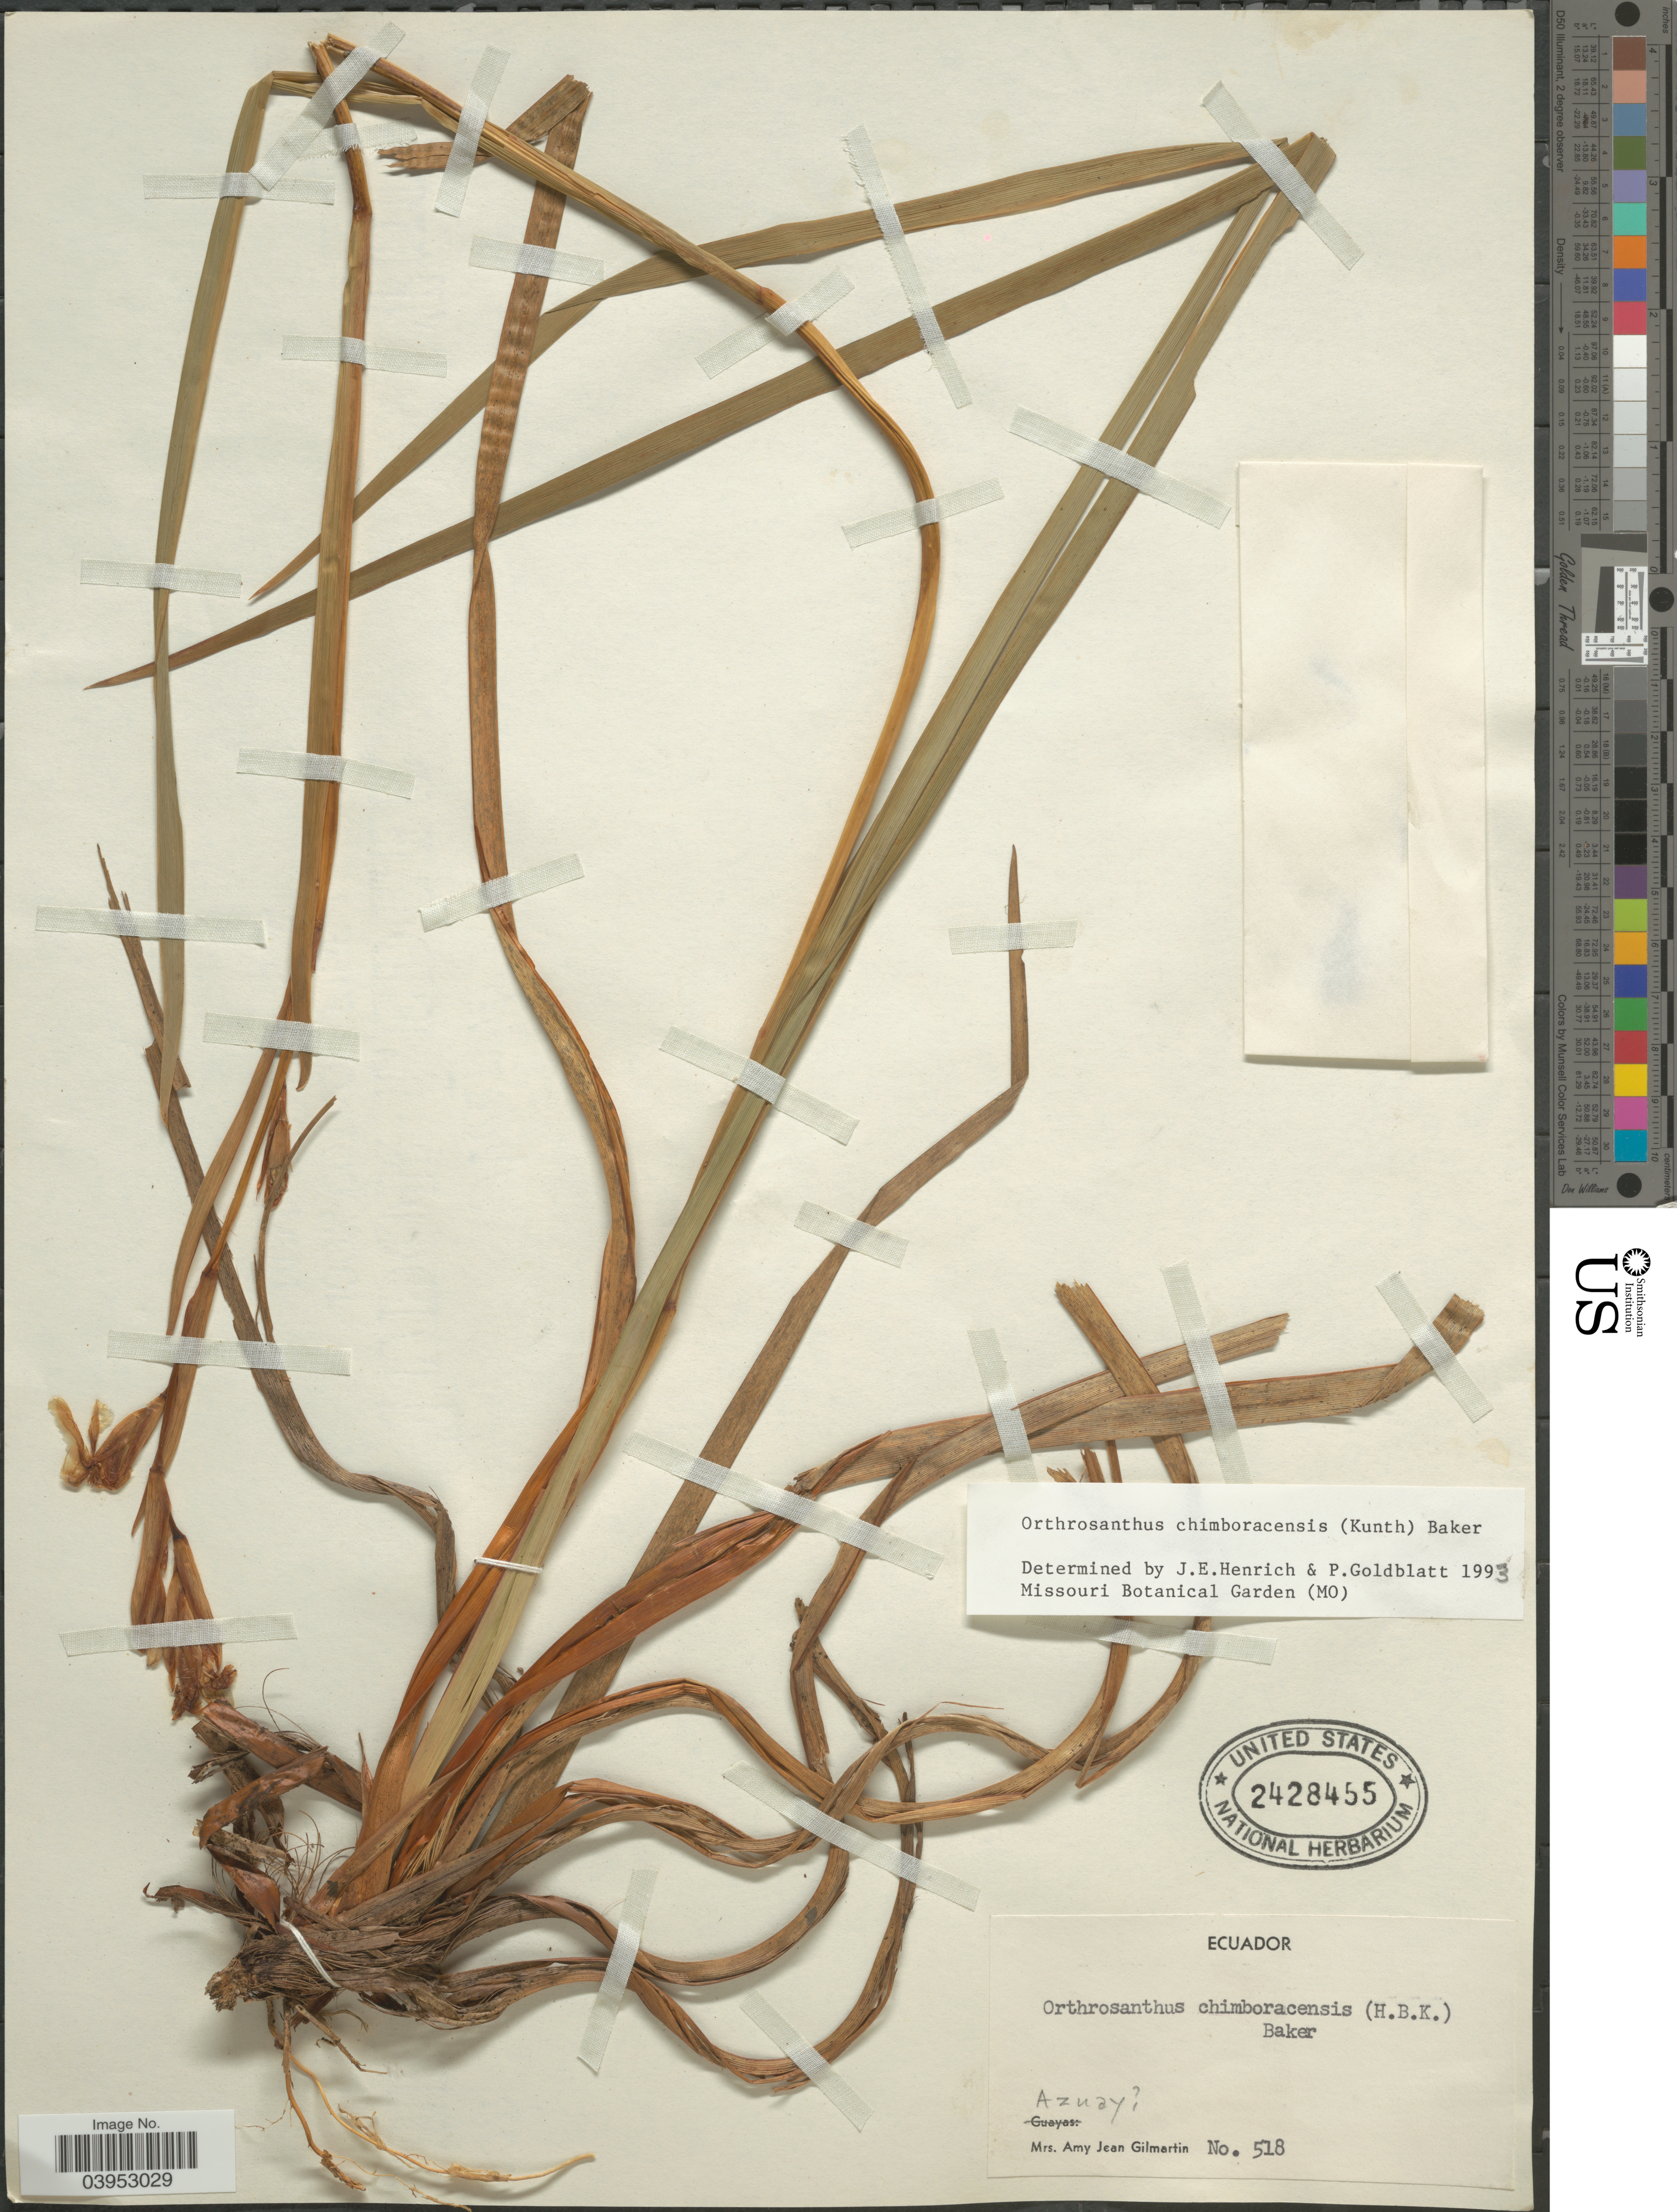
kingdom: Plantae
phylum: Tracheophyta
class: Liliopsida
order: Asparagales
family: Iridaceae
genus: Orthrosanthus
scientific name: Orthrosanthus chimboracensis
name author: (Kunth) Baker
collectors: A. J. Gilmartin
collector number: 518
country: Ecuador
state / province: Azuay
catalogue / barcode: US 2428455